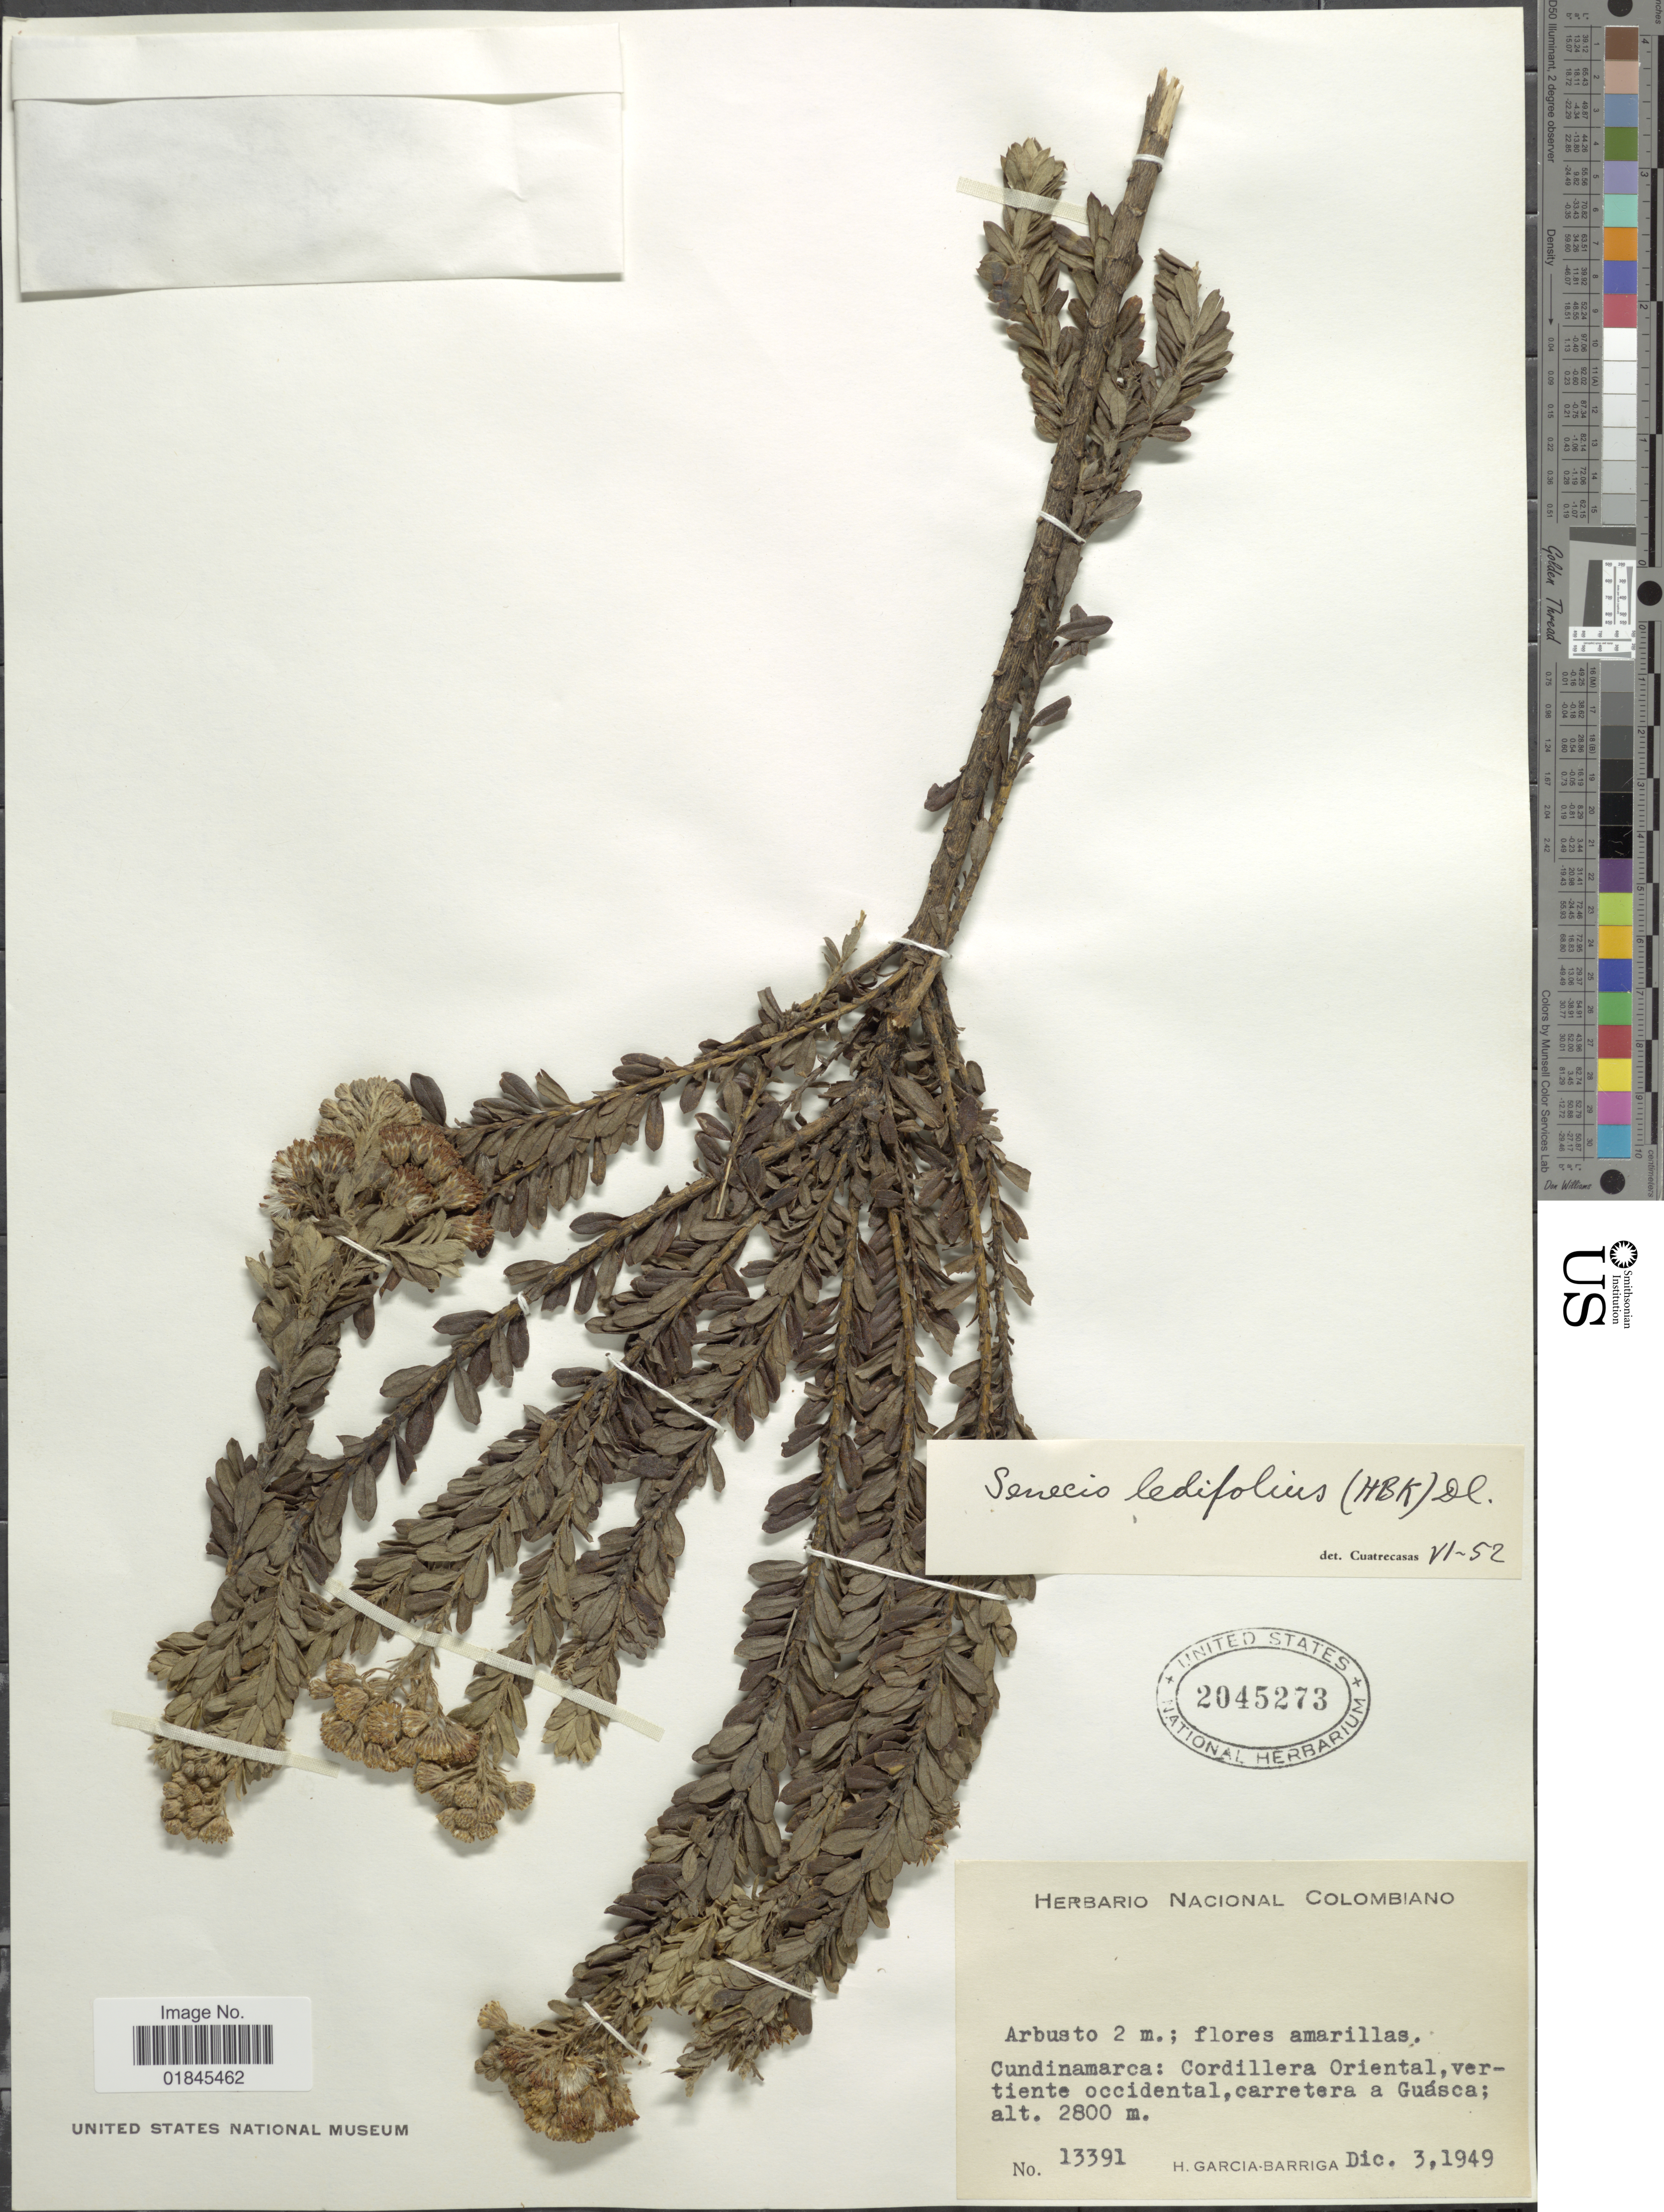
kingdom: Plantae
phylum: Tracheophyta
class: Magnoliopsida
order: Asterales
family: Asteraceae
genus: Pentacalia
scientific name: Pentacalia ledifolia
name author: (Kunth) Cuatrec.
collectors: H. García Barriga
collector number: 13391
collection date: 1949-12-03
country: Colombia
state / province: Cundinamarca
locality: Cundinamarca: Cordillera Oriental, vertiente occidental, carretera a Guásca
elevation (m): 2800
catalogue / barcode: US 2045273